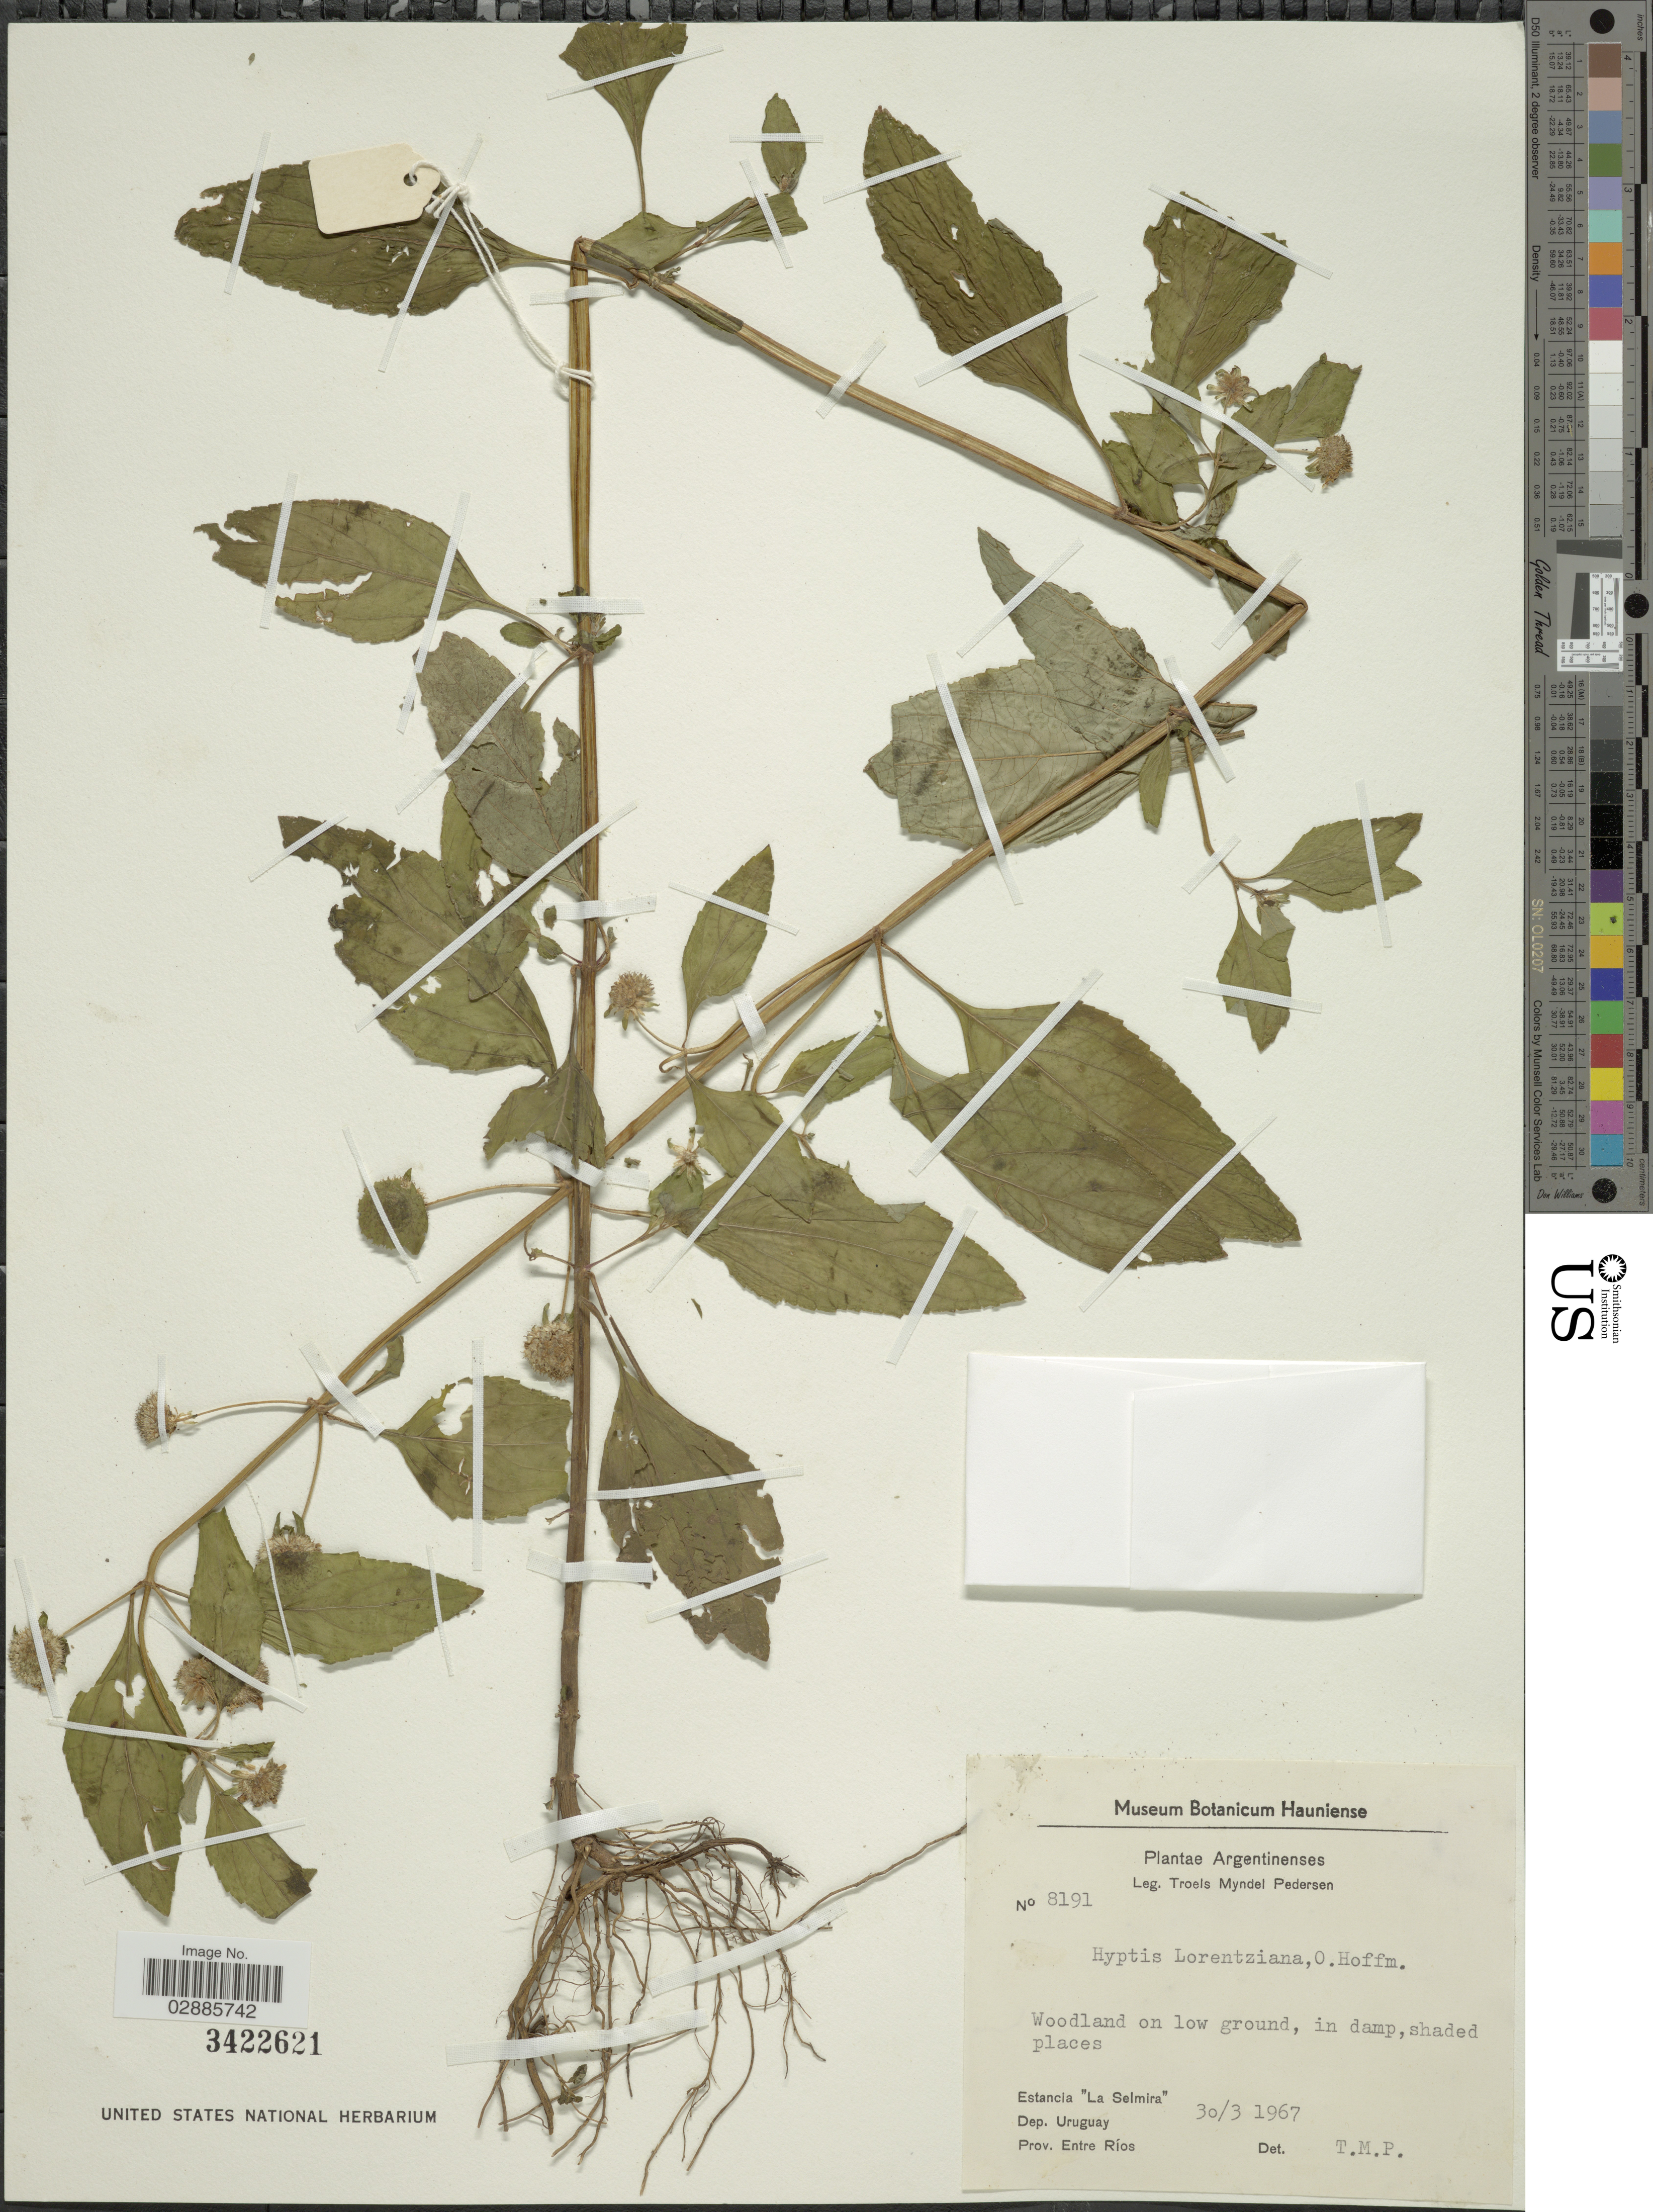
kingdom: Plantae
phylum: Tracheophyta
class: Magnoliopsida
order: Lamiales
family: Lamiaceae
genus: Hyptis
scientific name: Hyptis lorentziana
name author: O. Hoffm.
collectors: T. Pederson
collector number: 8191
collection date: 1967-03-30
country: Argentina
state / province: Entre Rios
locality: Estancia "La Selmira". Dep. Uruguay.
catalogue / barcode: US 3422621